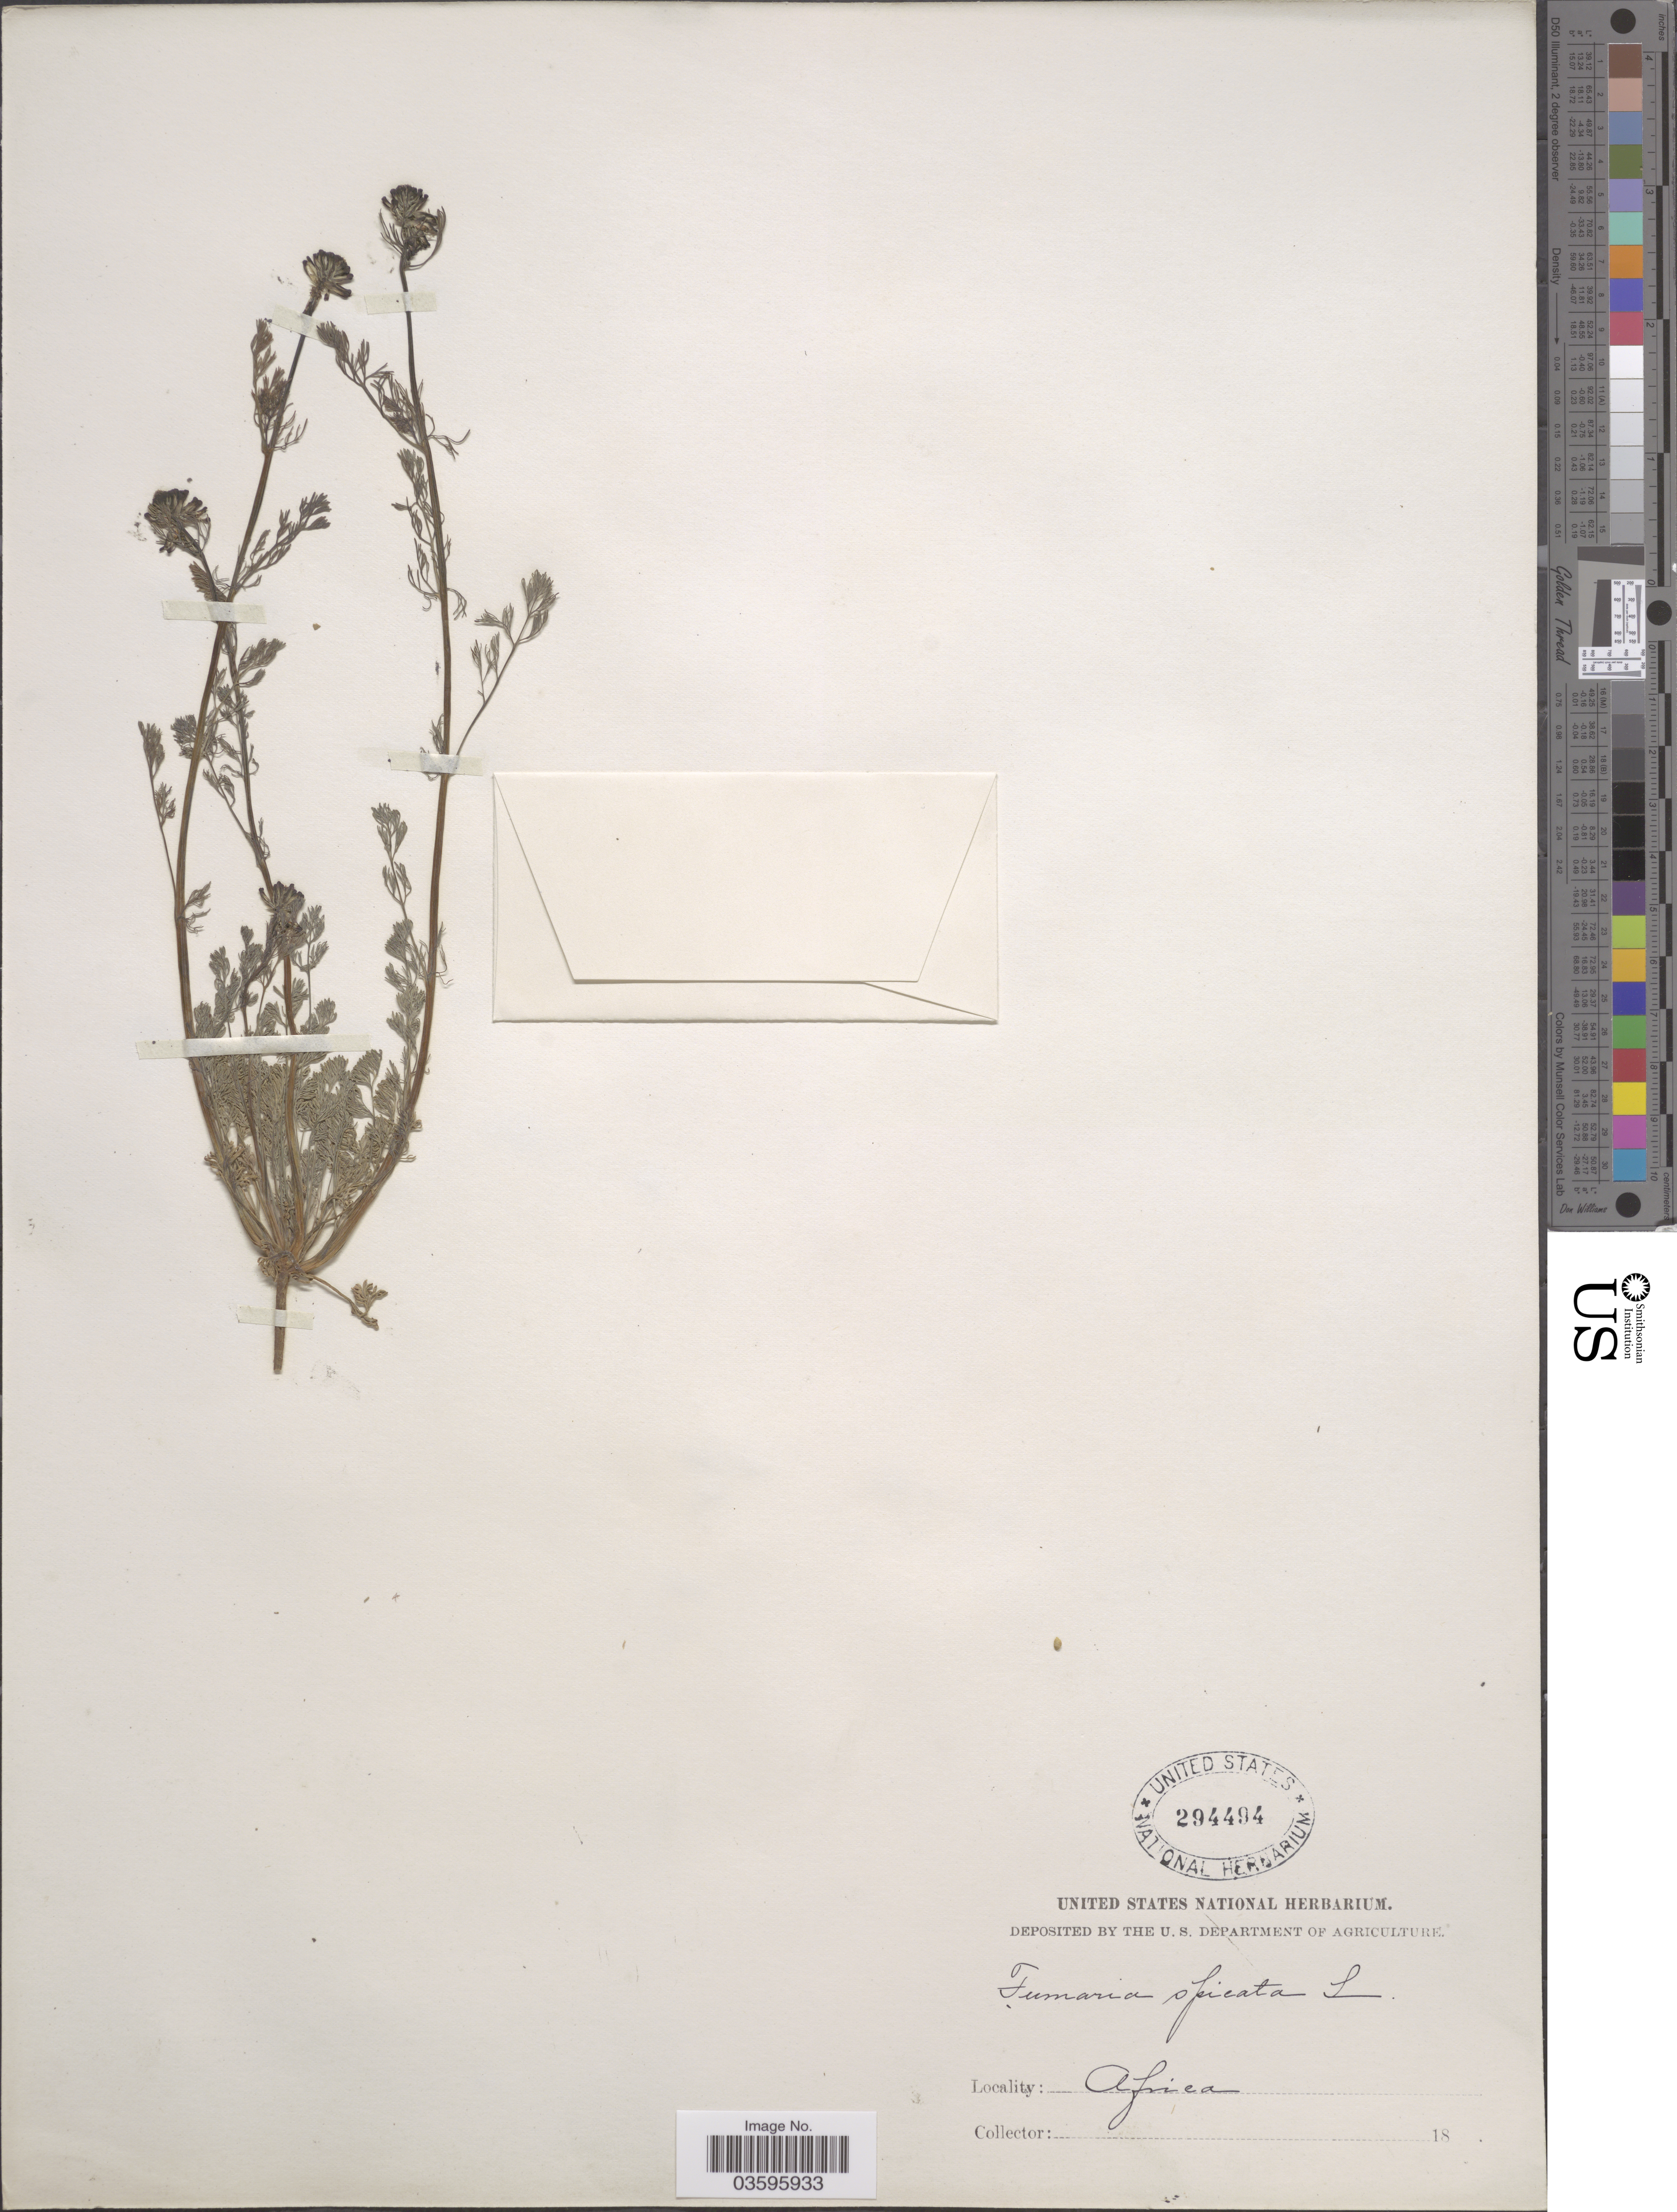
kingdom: Plantae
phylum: Tracheophyta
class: Magnoliopsida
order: Ranunculales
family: Papaveraceae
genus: Platycapnos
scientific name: Platycapnos spicatus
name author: (L.) Bernh.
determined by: Strong, M. T., (US), Smithsonian Institution - National Museum of Natural History (UNITED STATES)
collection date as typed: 18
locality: Africa.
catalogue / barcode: US 294494